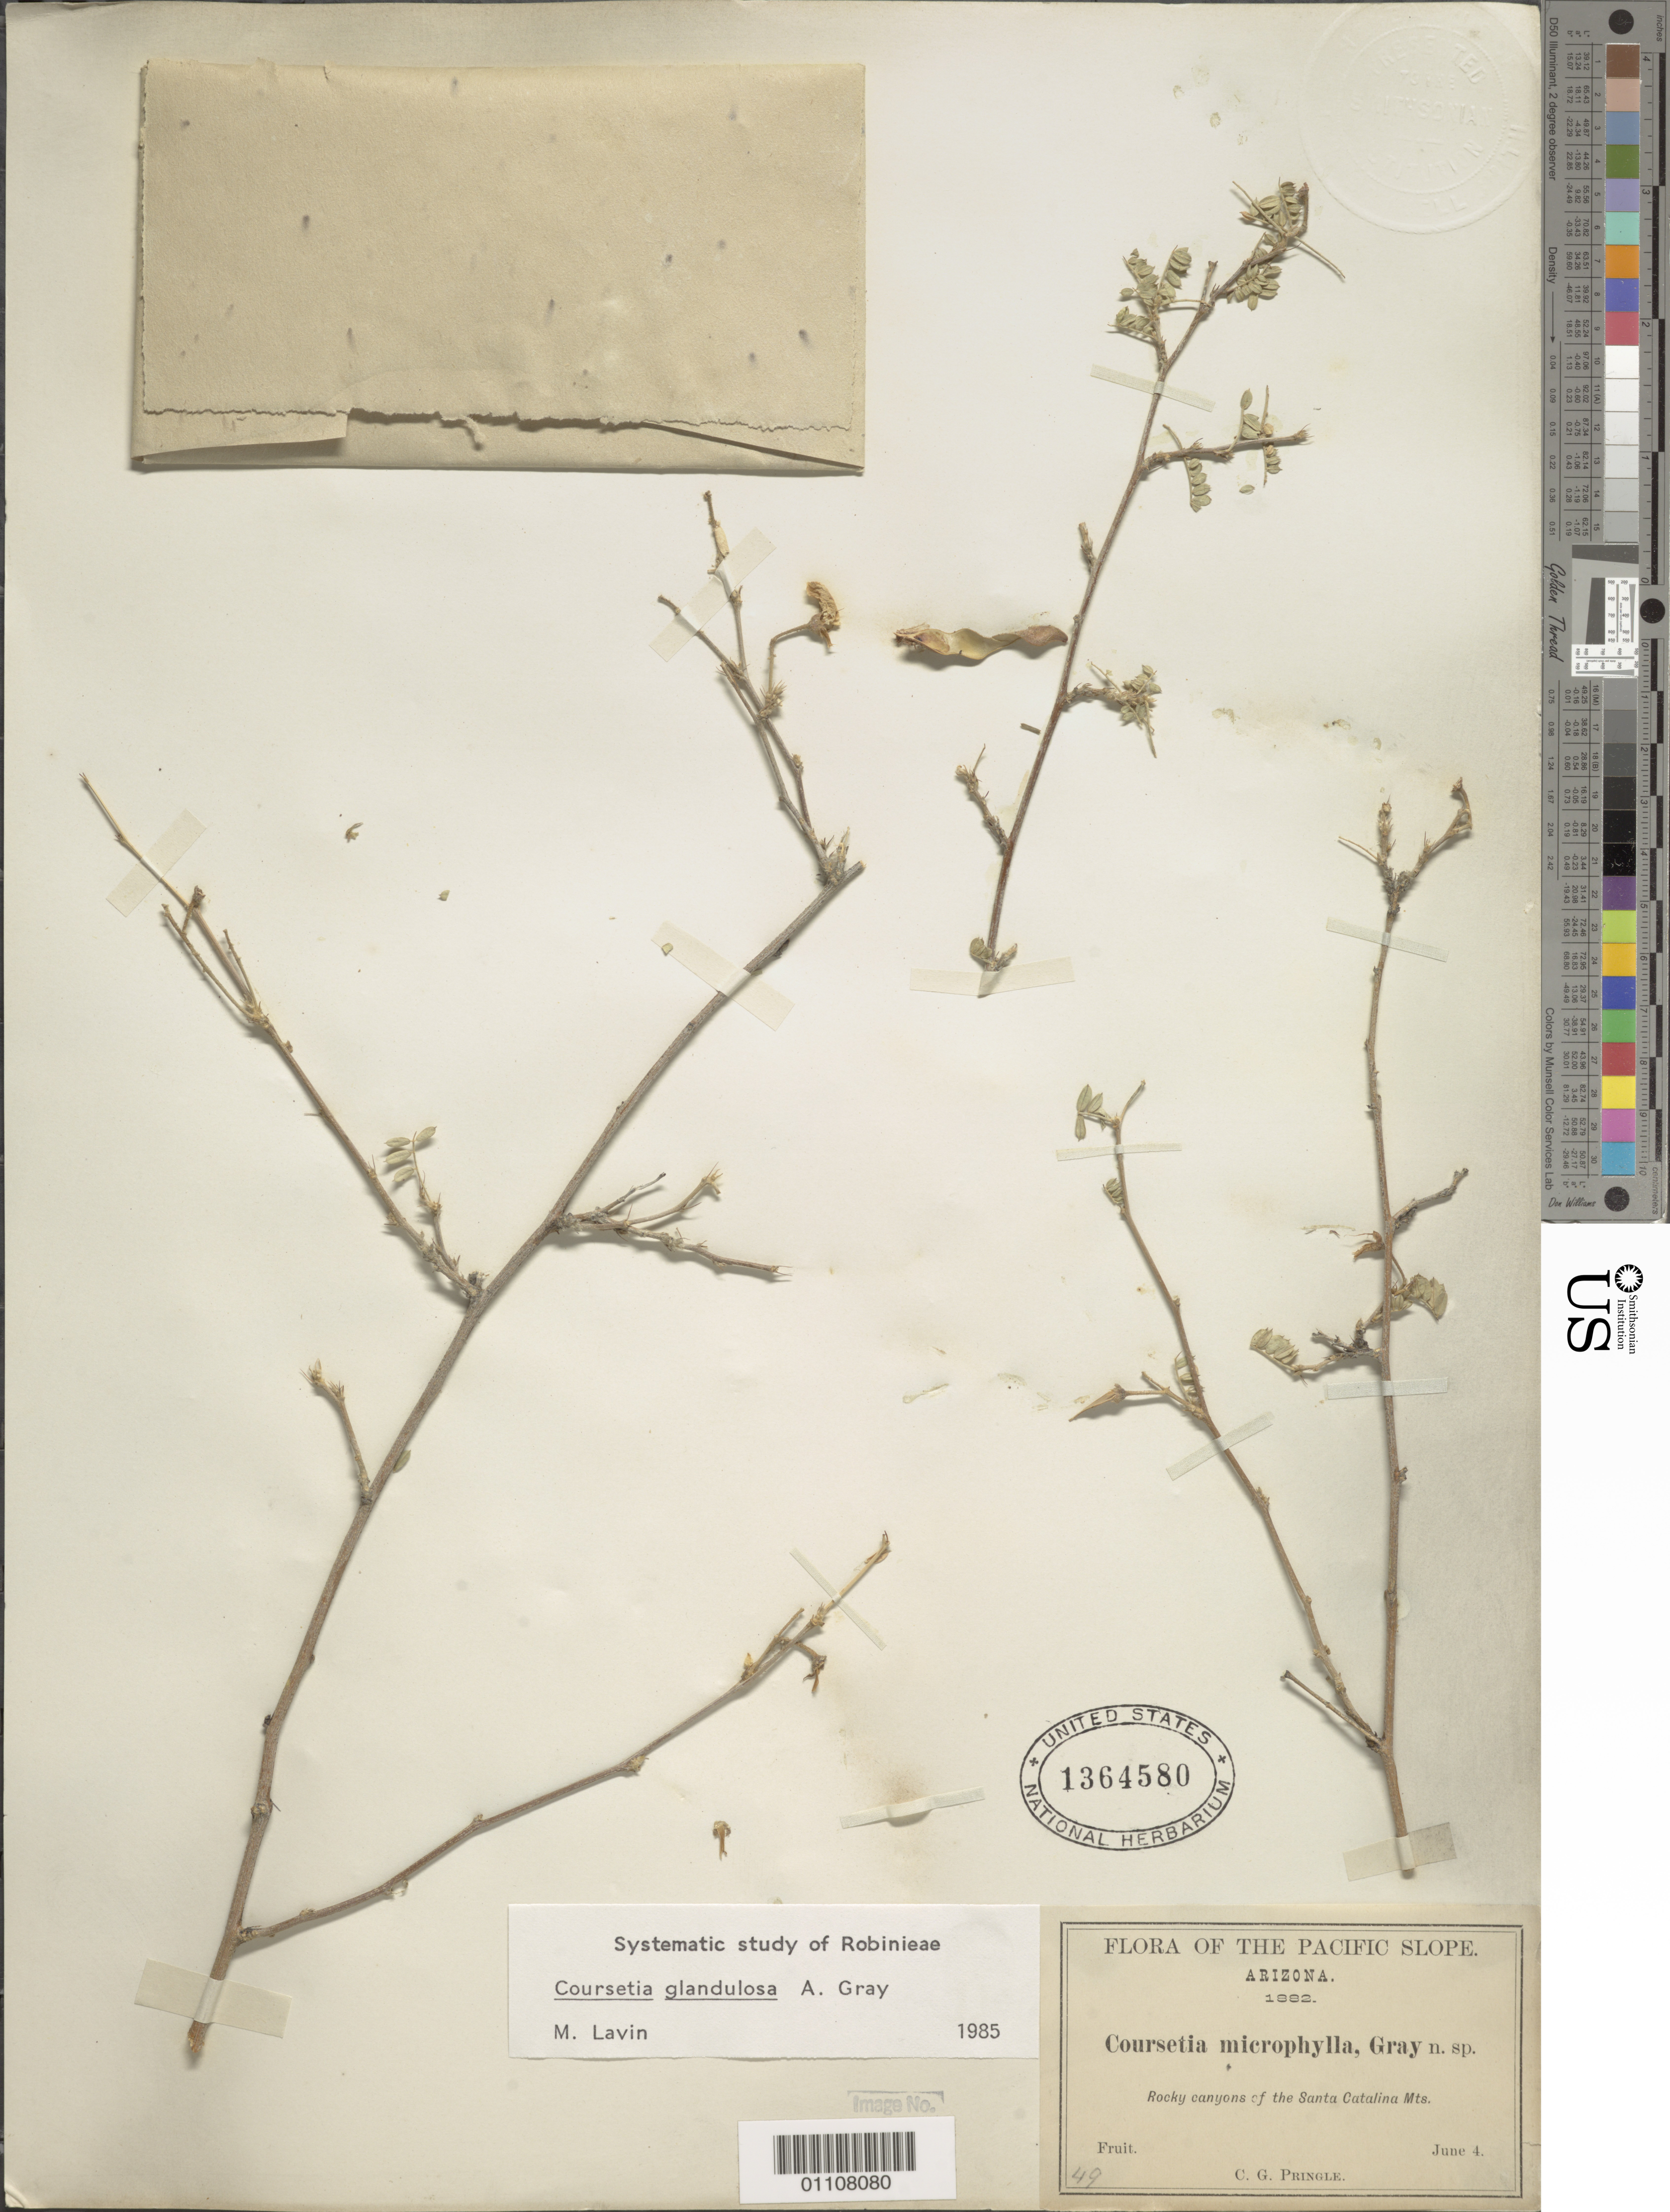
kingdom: Plantae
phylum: Tracheophyta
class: Magnoliopsida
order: Fabales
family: Fabaceae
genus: Coursetia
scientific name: Coursetia glandulosa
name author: A. Gray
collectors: C. G. Pringle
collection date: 1882-06-04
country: United States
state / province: Arizona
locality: Santa Catalina Mts.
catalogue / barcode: US 1364580